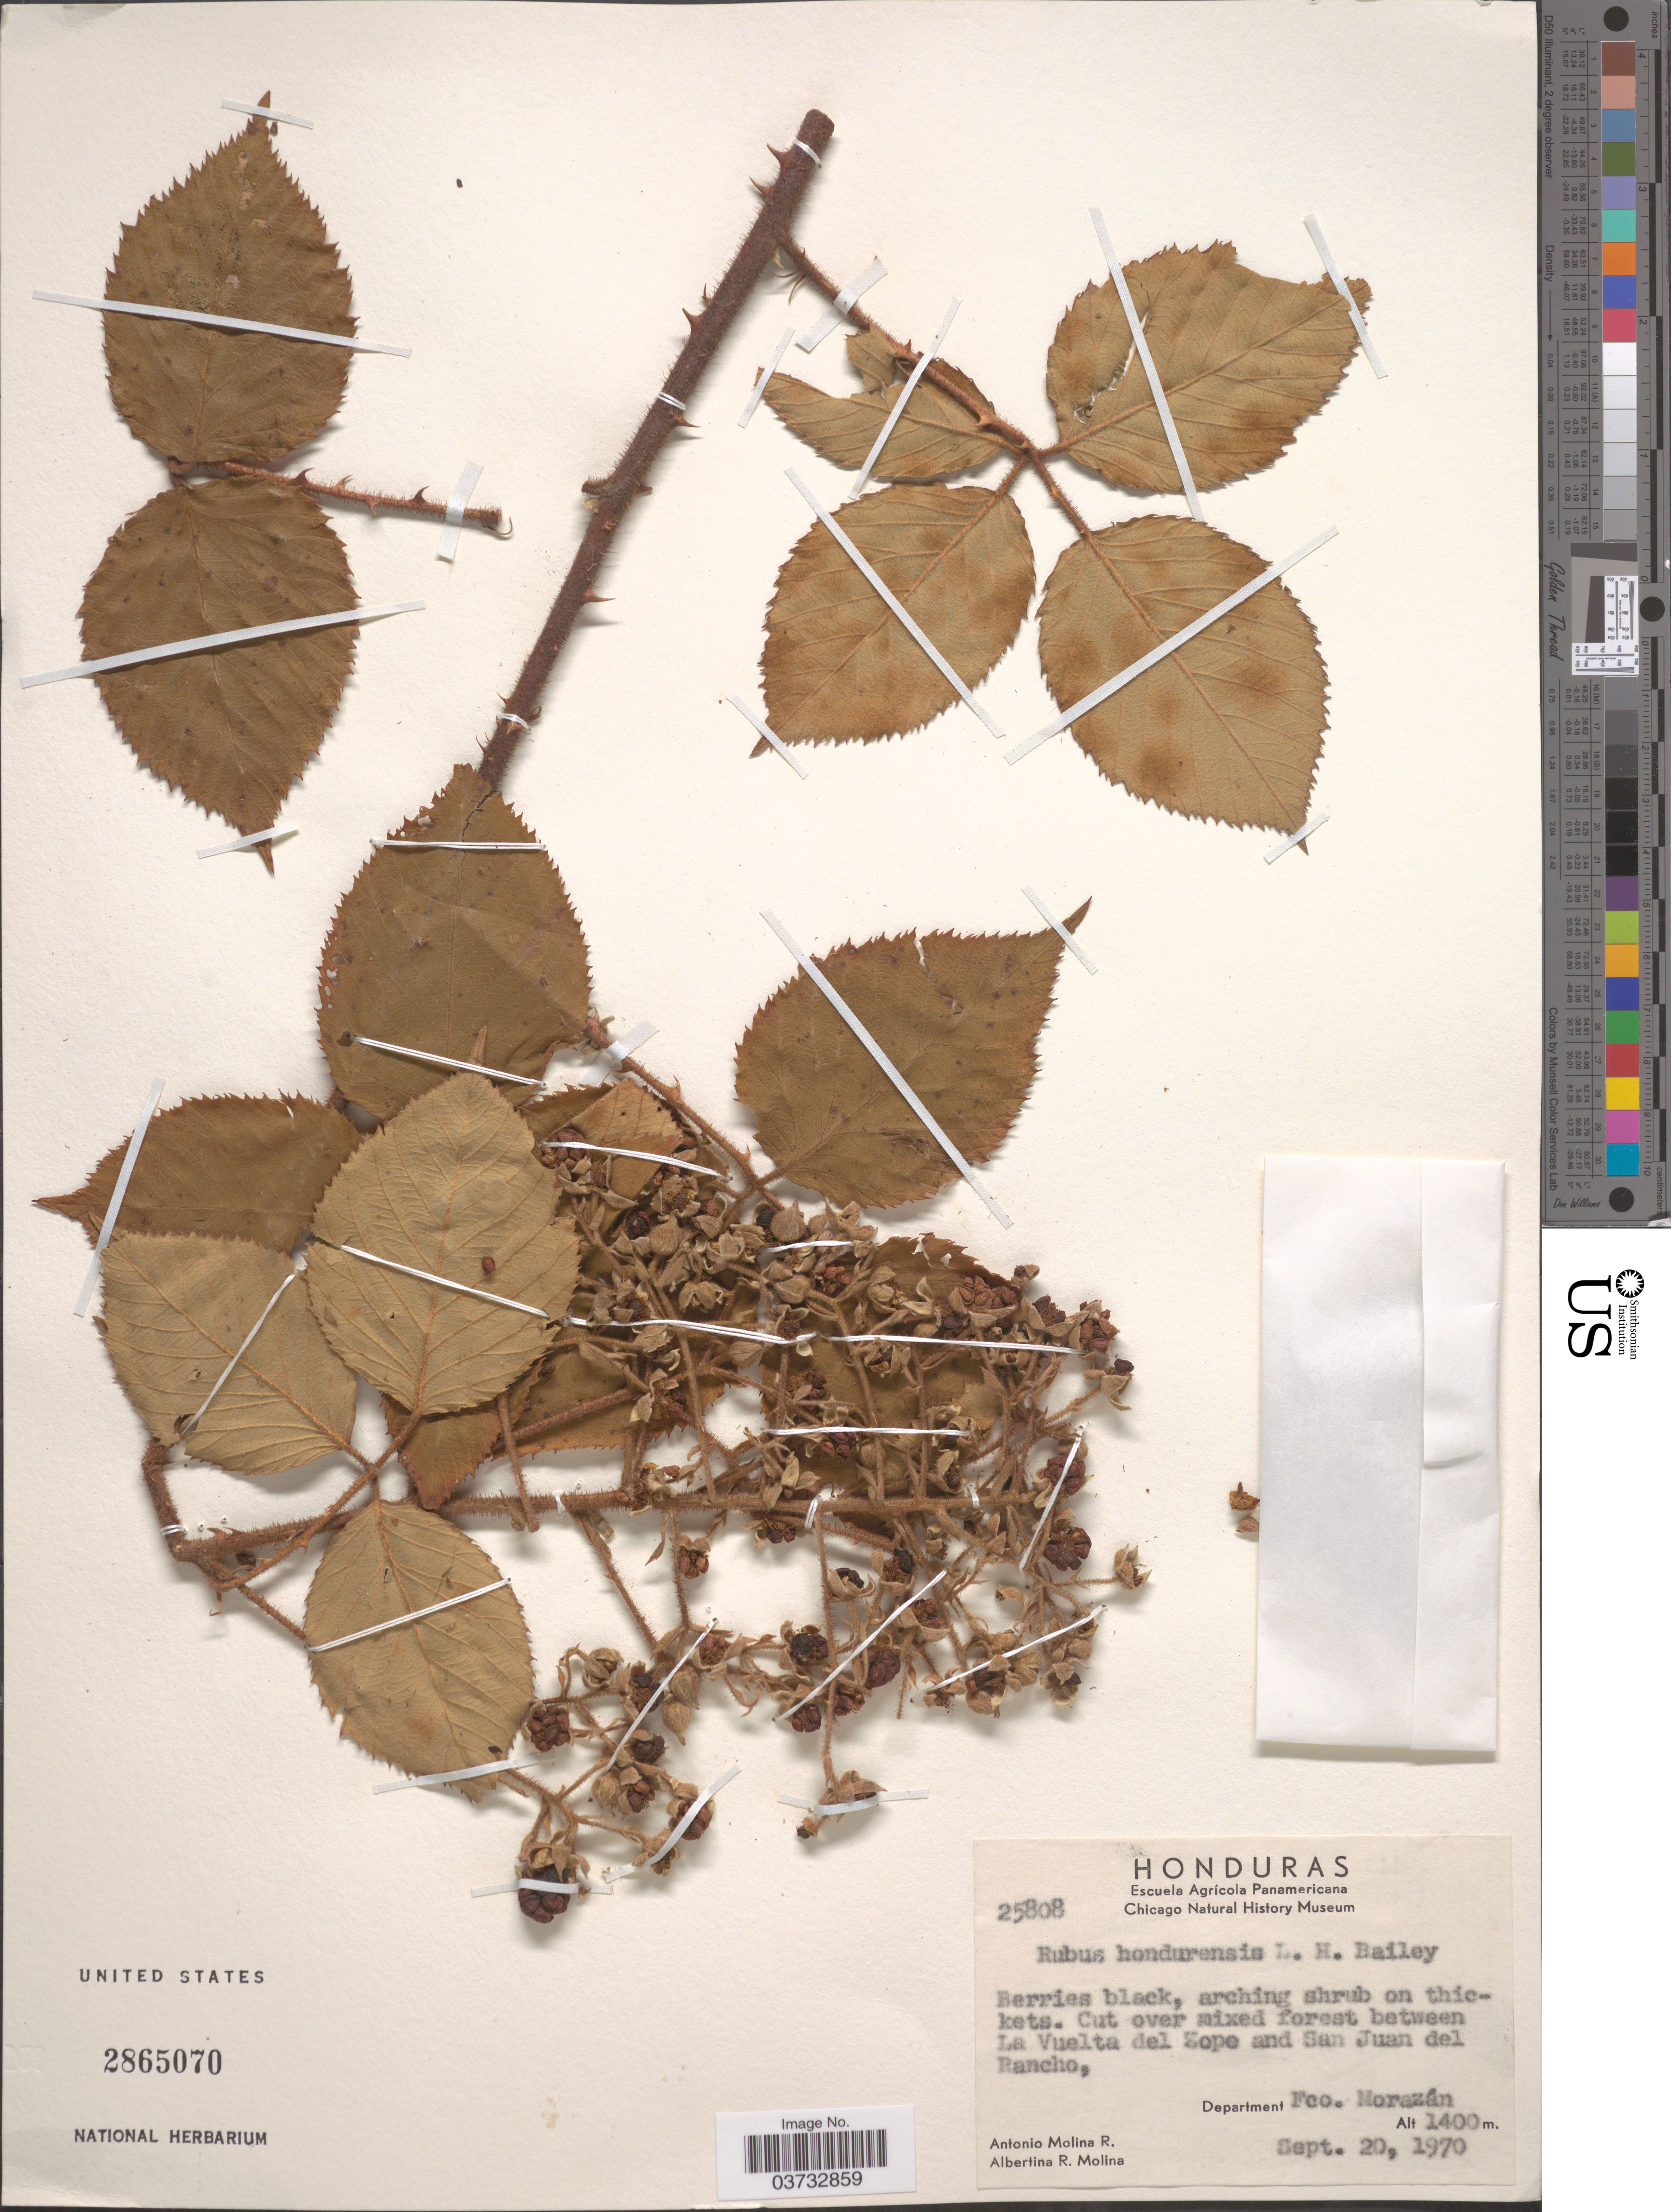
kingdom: Plantae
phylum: Tracheophyta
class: Magnoliopsida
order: Rosales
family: Rosaceae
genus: Rubus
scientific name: Rubus hondurensis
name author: L.H. Bailey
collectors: A. Molina R. & A. R. Molina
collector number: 25808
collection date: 1970-09-20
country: Honduras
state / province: Fco. Morazán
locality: On thickets. Cut over mixed forest between La Vuelta del Zope and San Juan del Rancho, Department Fco. Morazán.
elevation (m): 1400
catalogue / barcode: US 2865070